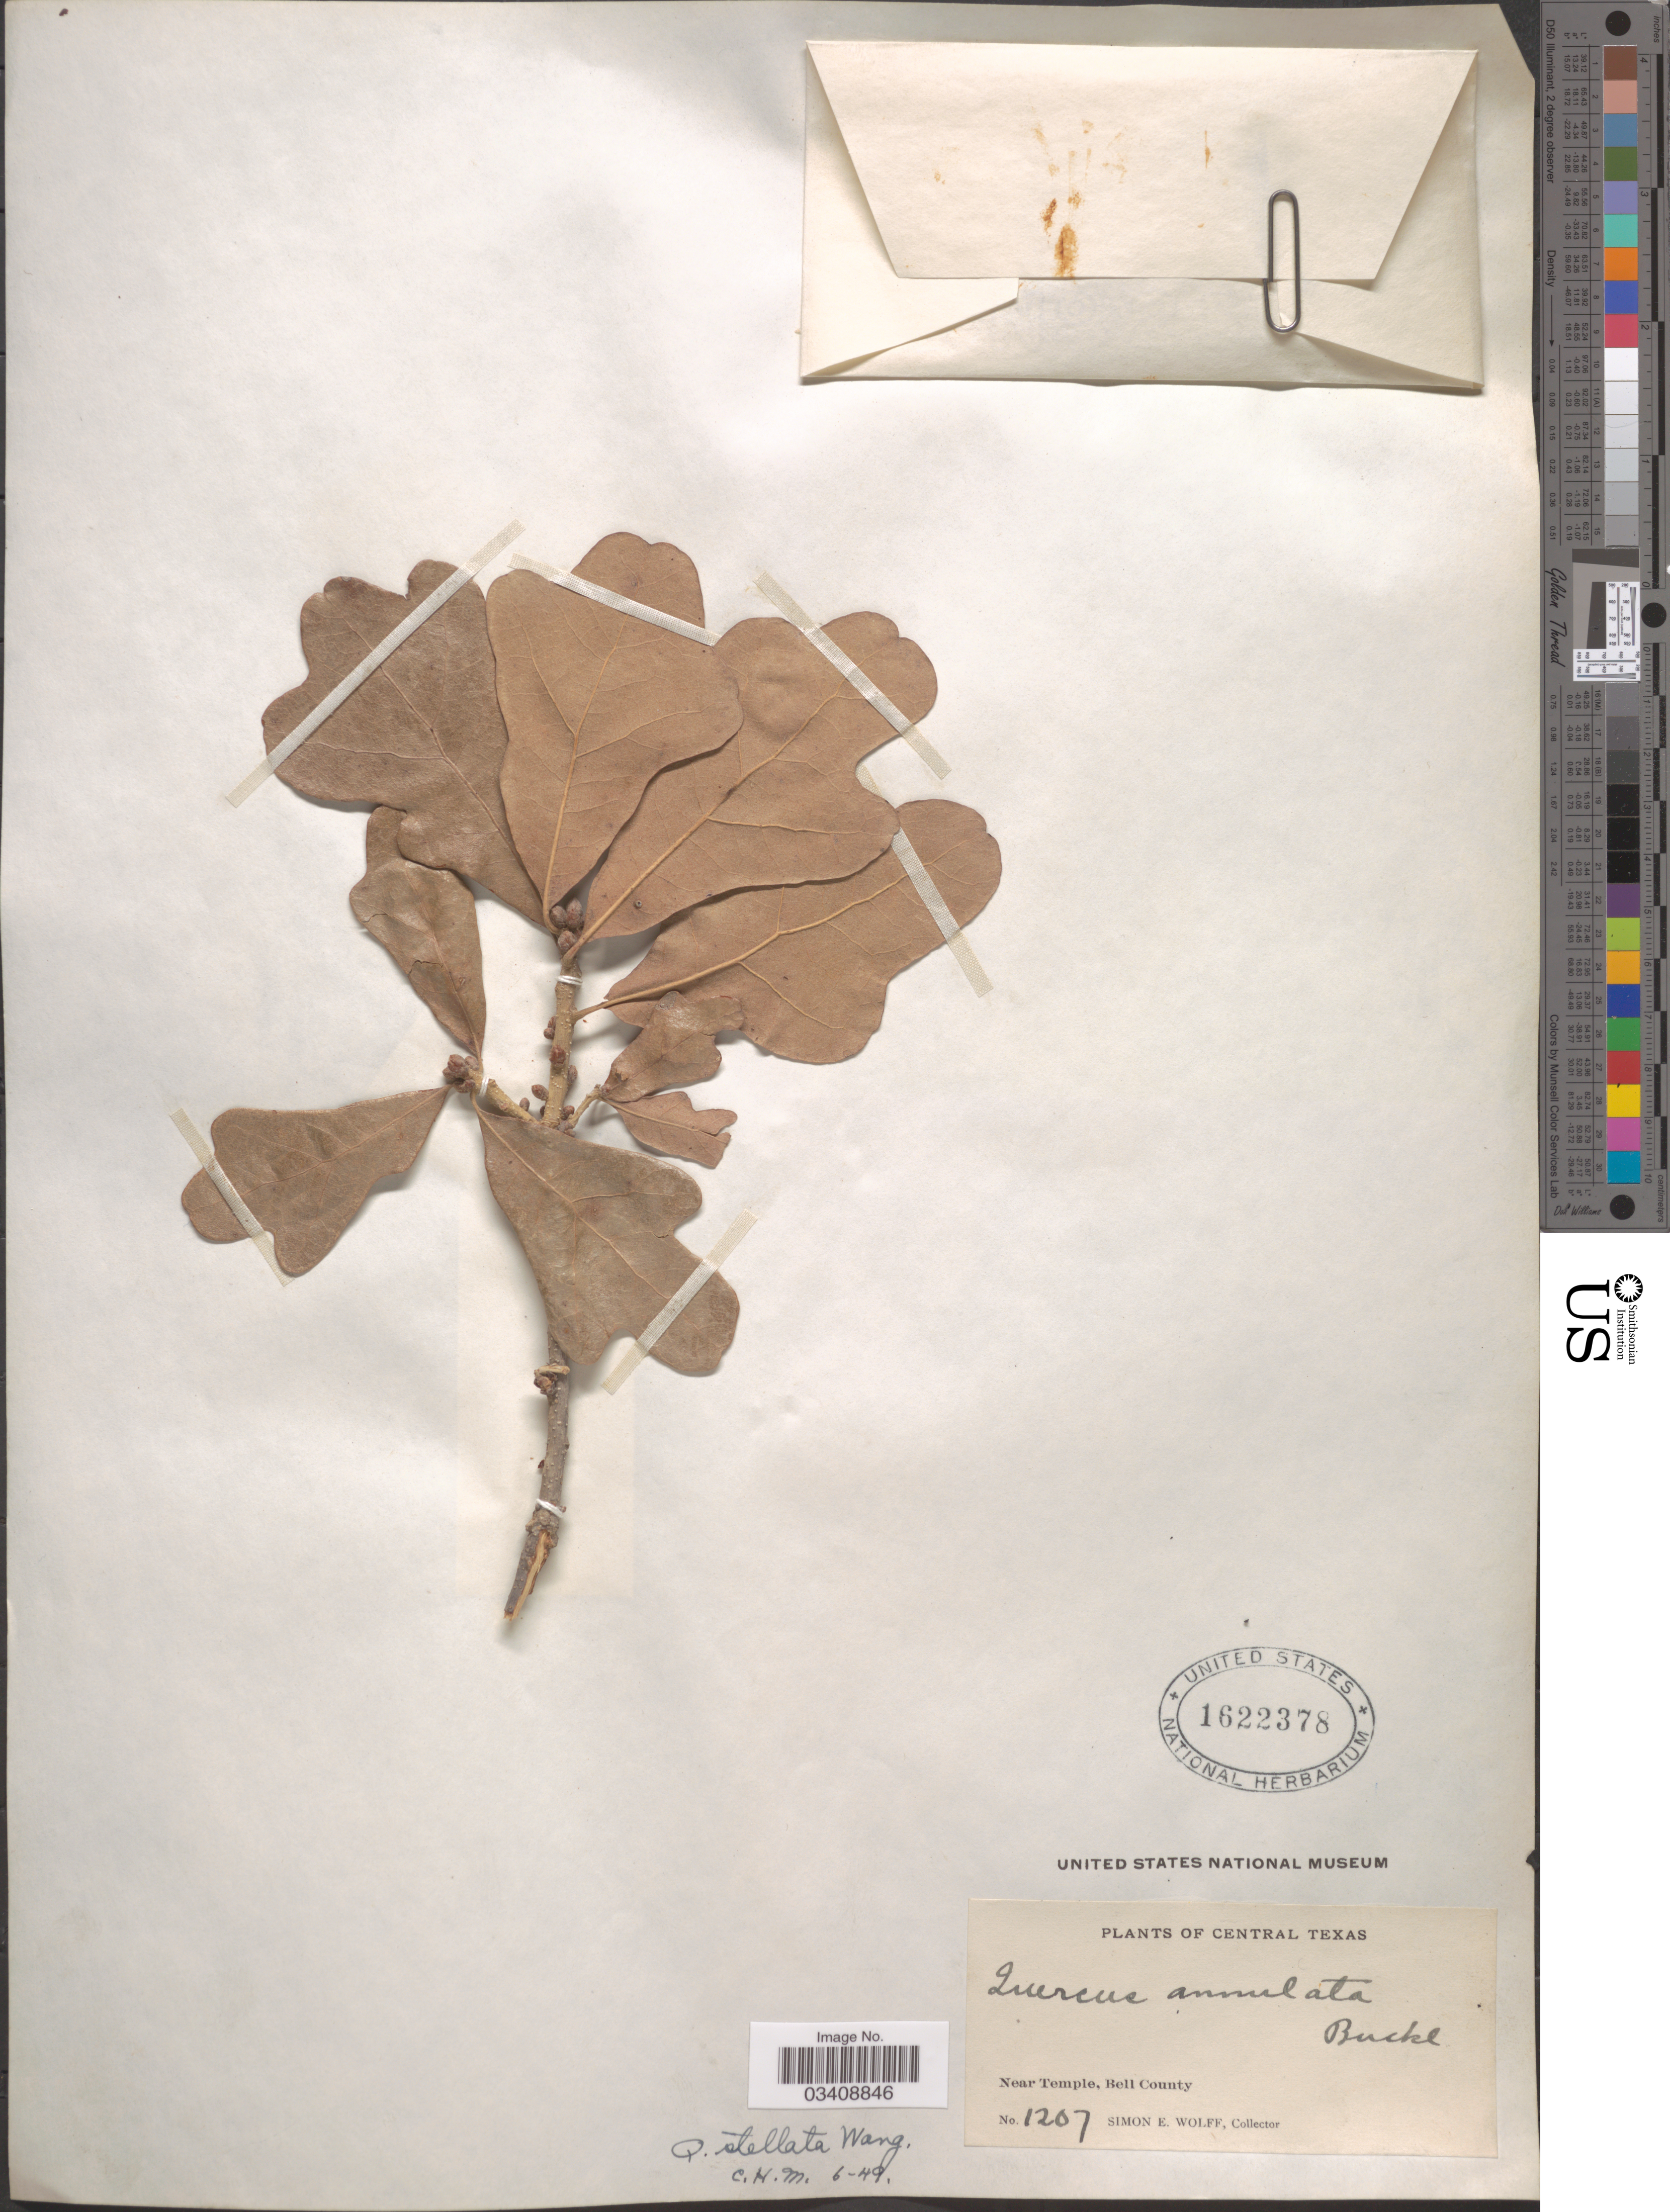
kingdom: Plantae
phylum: Tracheophyta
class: Magnoliopsida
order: Fagales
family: Fagaceae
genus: Quercus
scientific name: Quercus stellata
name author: Wangenh.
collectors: S. E. Wolff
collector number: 1207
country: United States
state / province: Texas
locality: Central Texas. Near Temple, Bell County.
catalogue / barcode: US 1622378